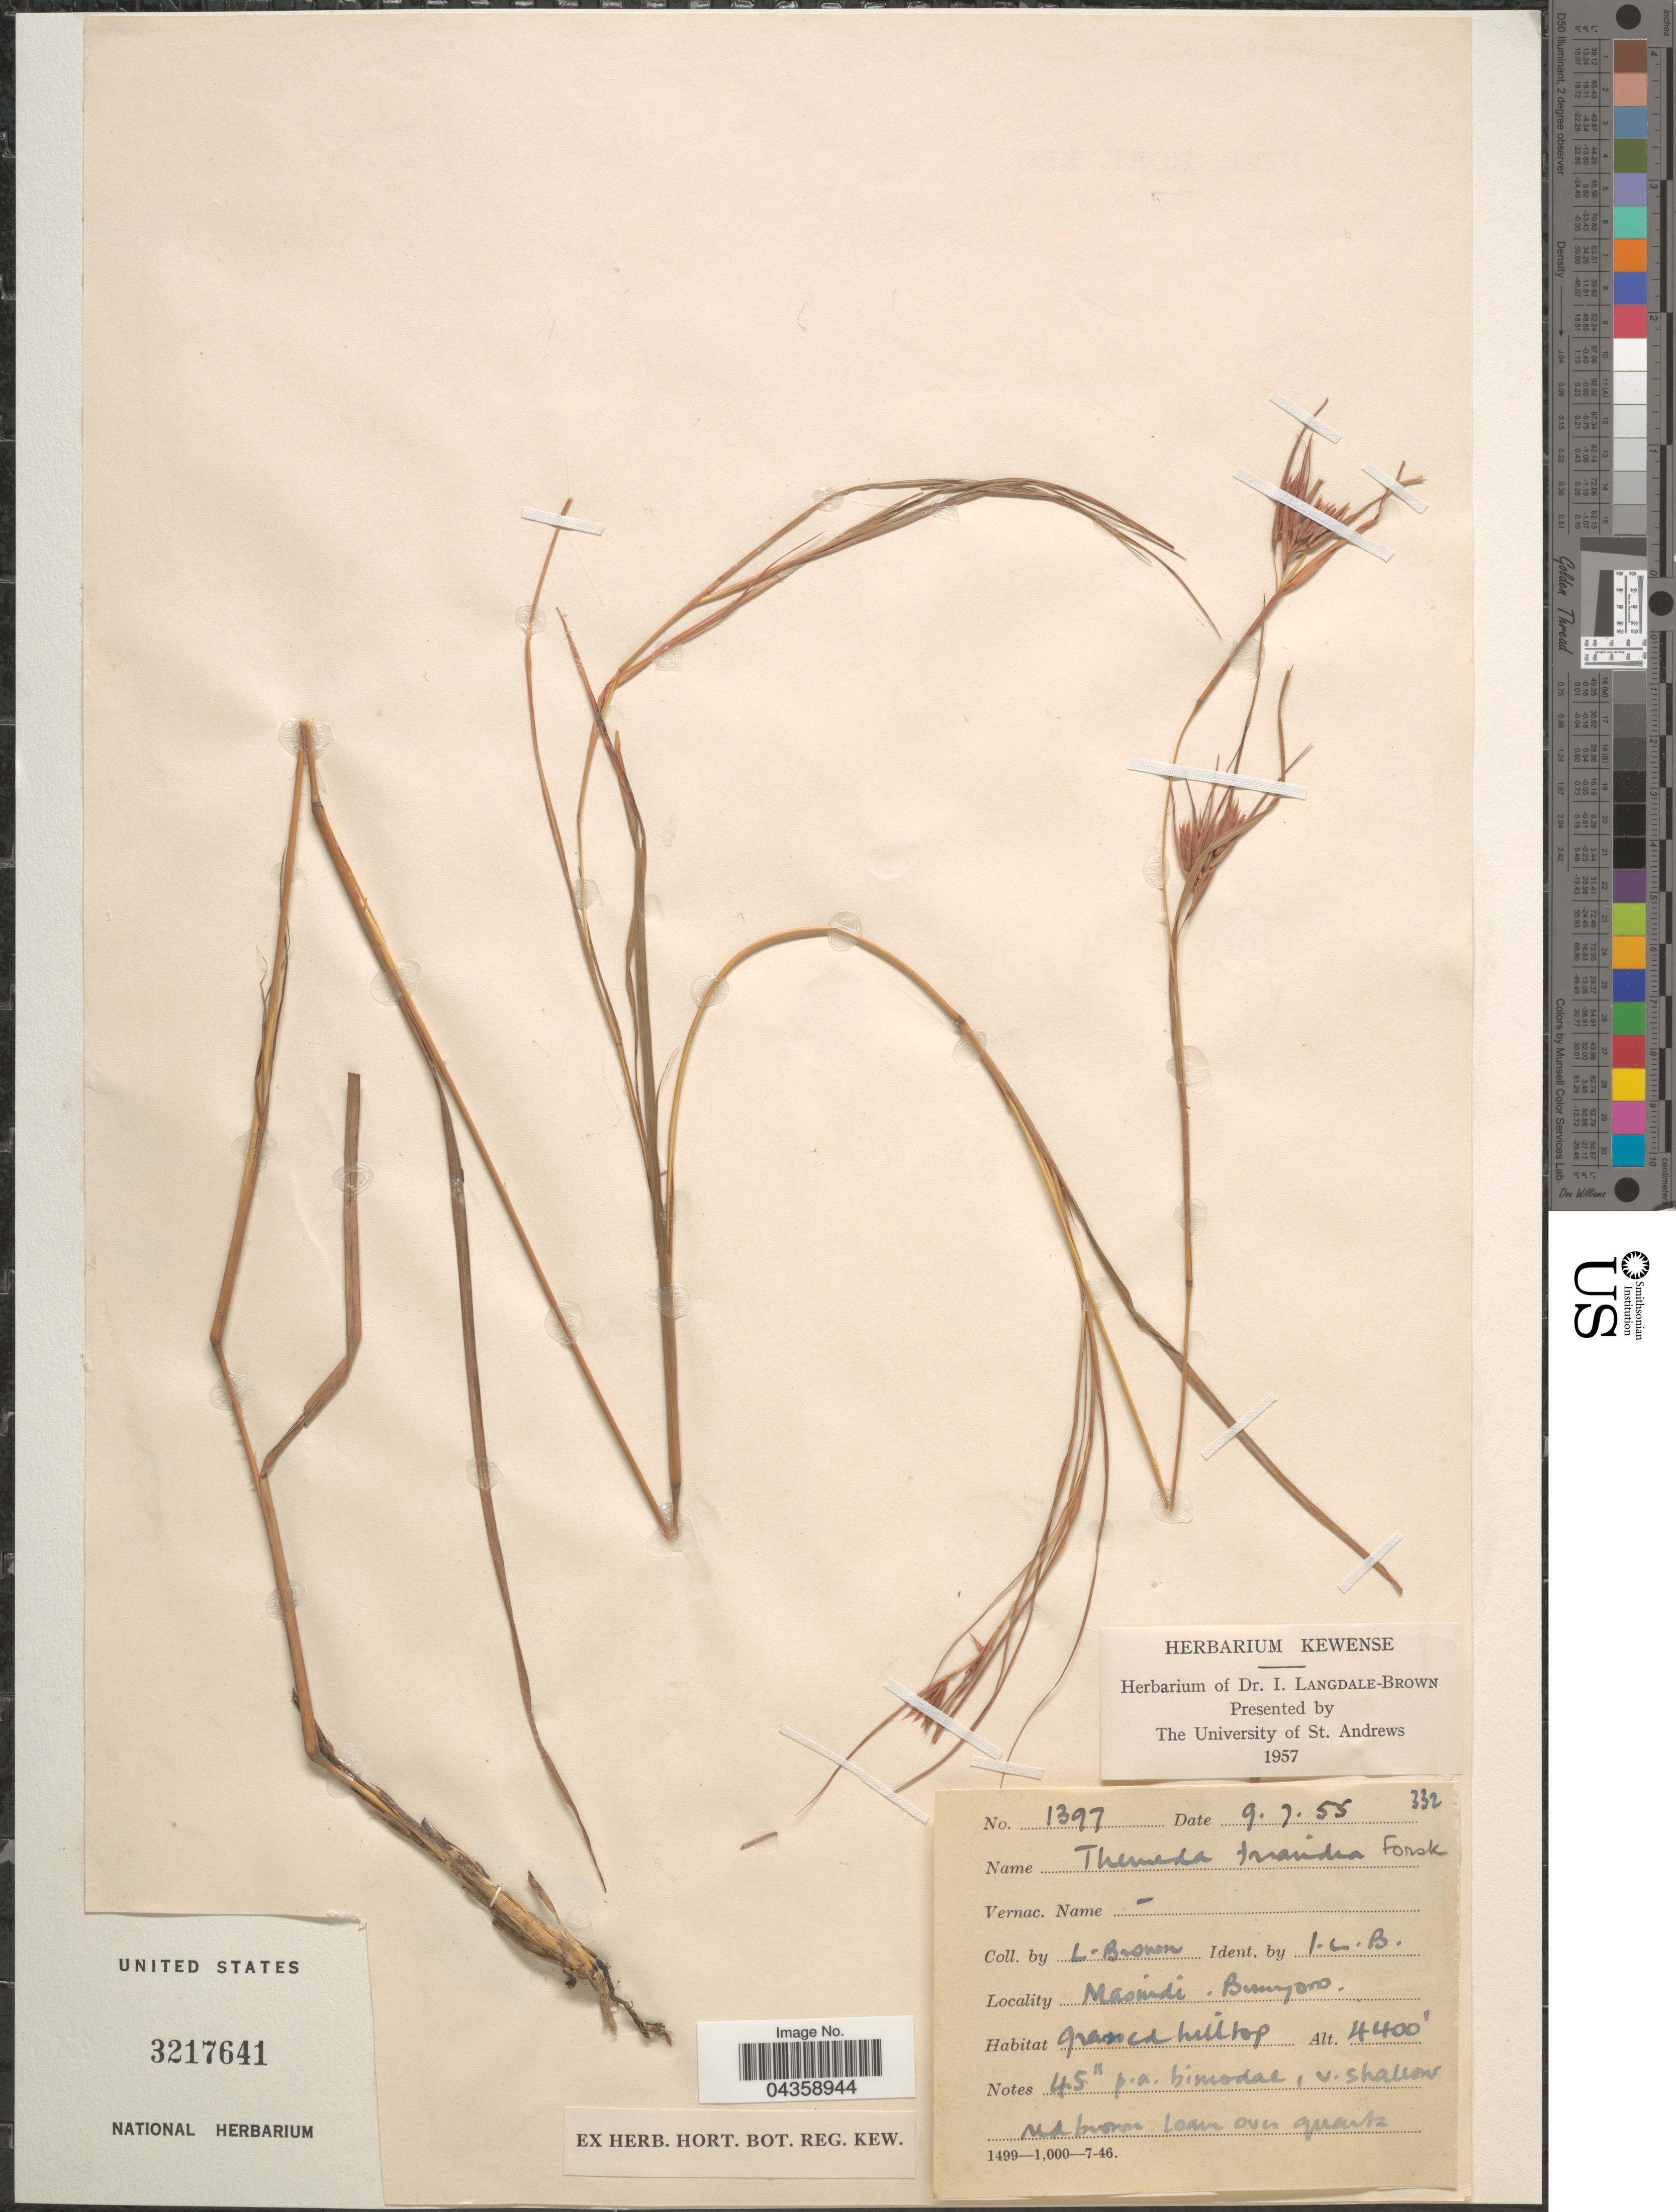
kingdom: Plantae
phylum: Tracheophyta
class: Liliopsida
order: Poales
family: Poaceae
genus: Themeda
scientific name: Themeda triandra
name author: Forssk.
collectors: I. Langdale-Brown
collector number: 1397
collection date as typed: Transcribed d/m/y: 9/7/55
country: Uganda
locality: Masindi. Bunyoro.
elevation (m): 1341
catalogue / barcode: US 3217641